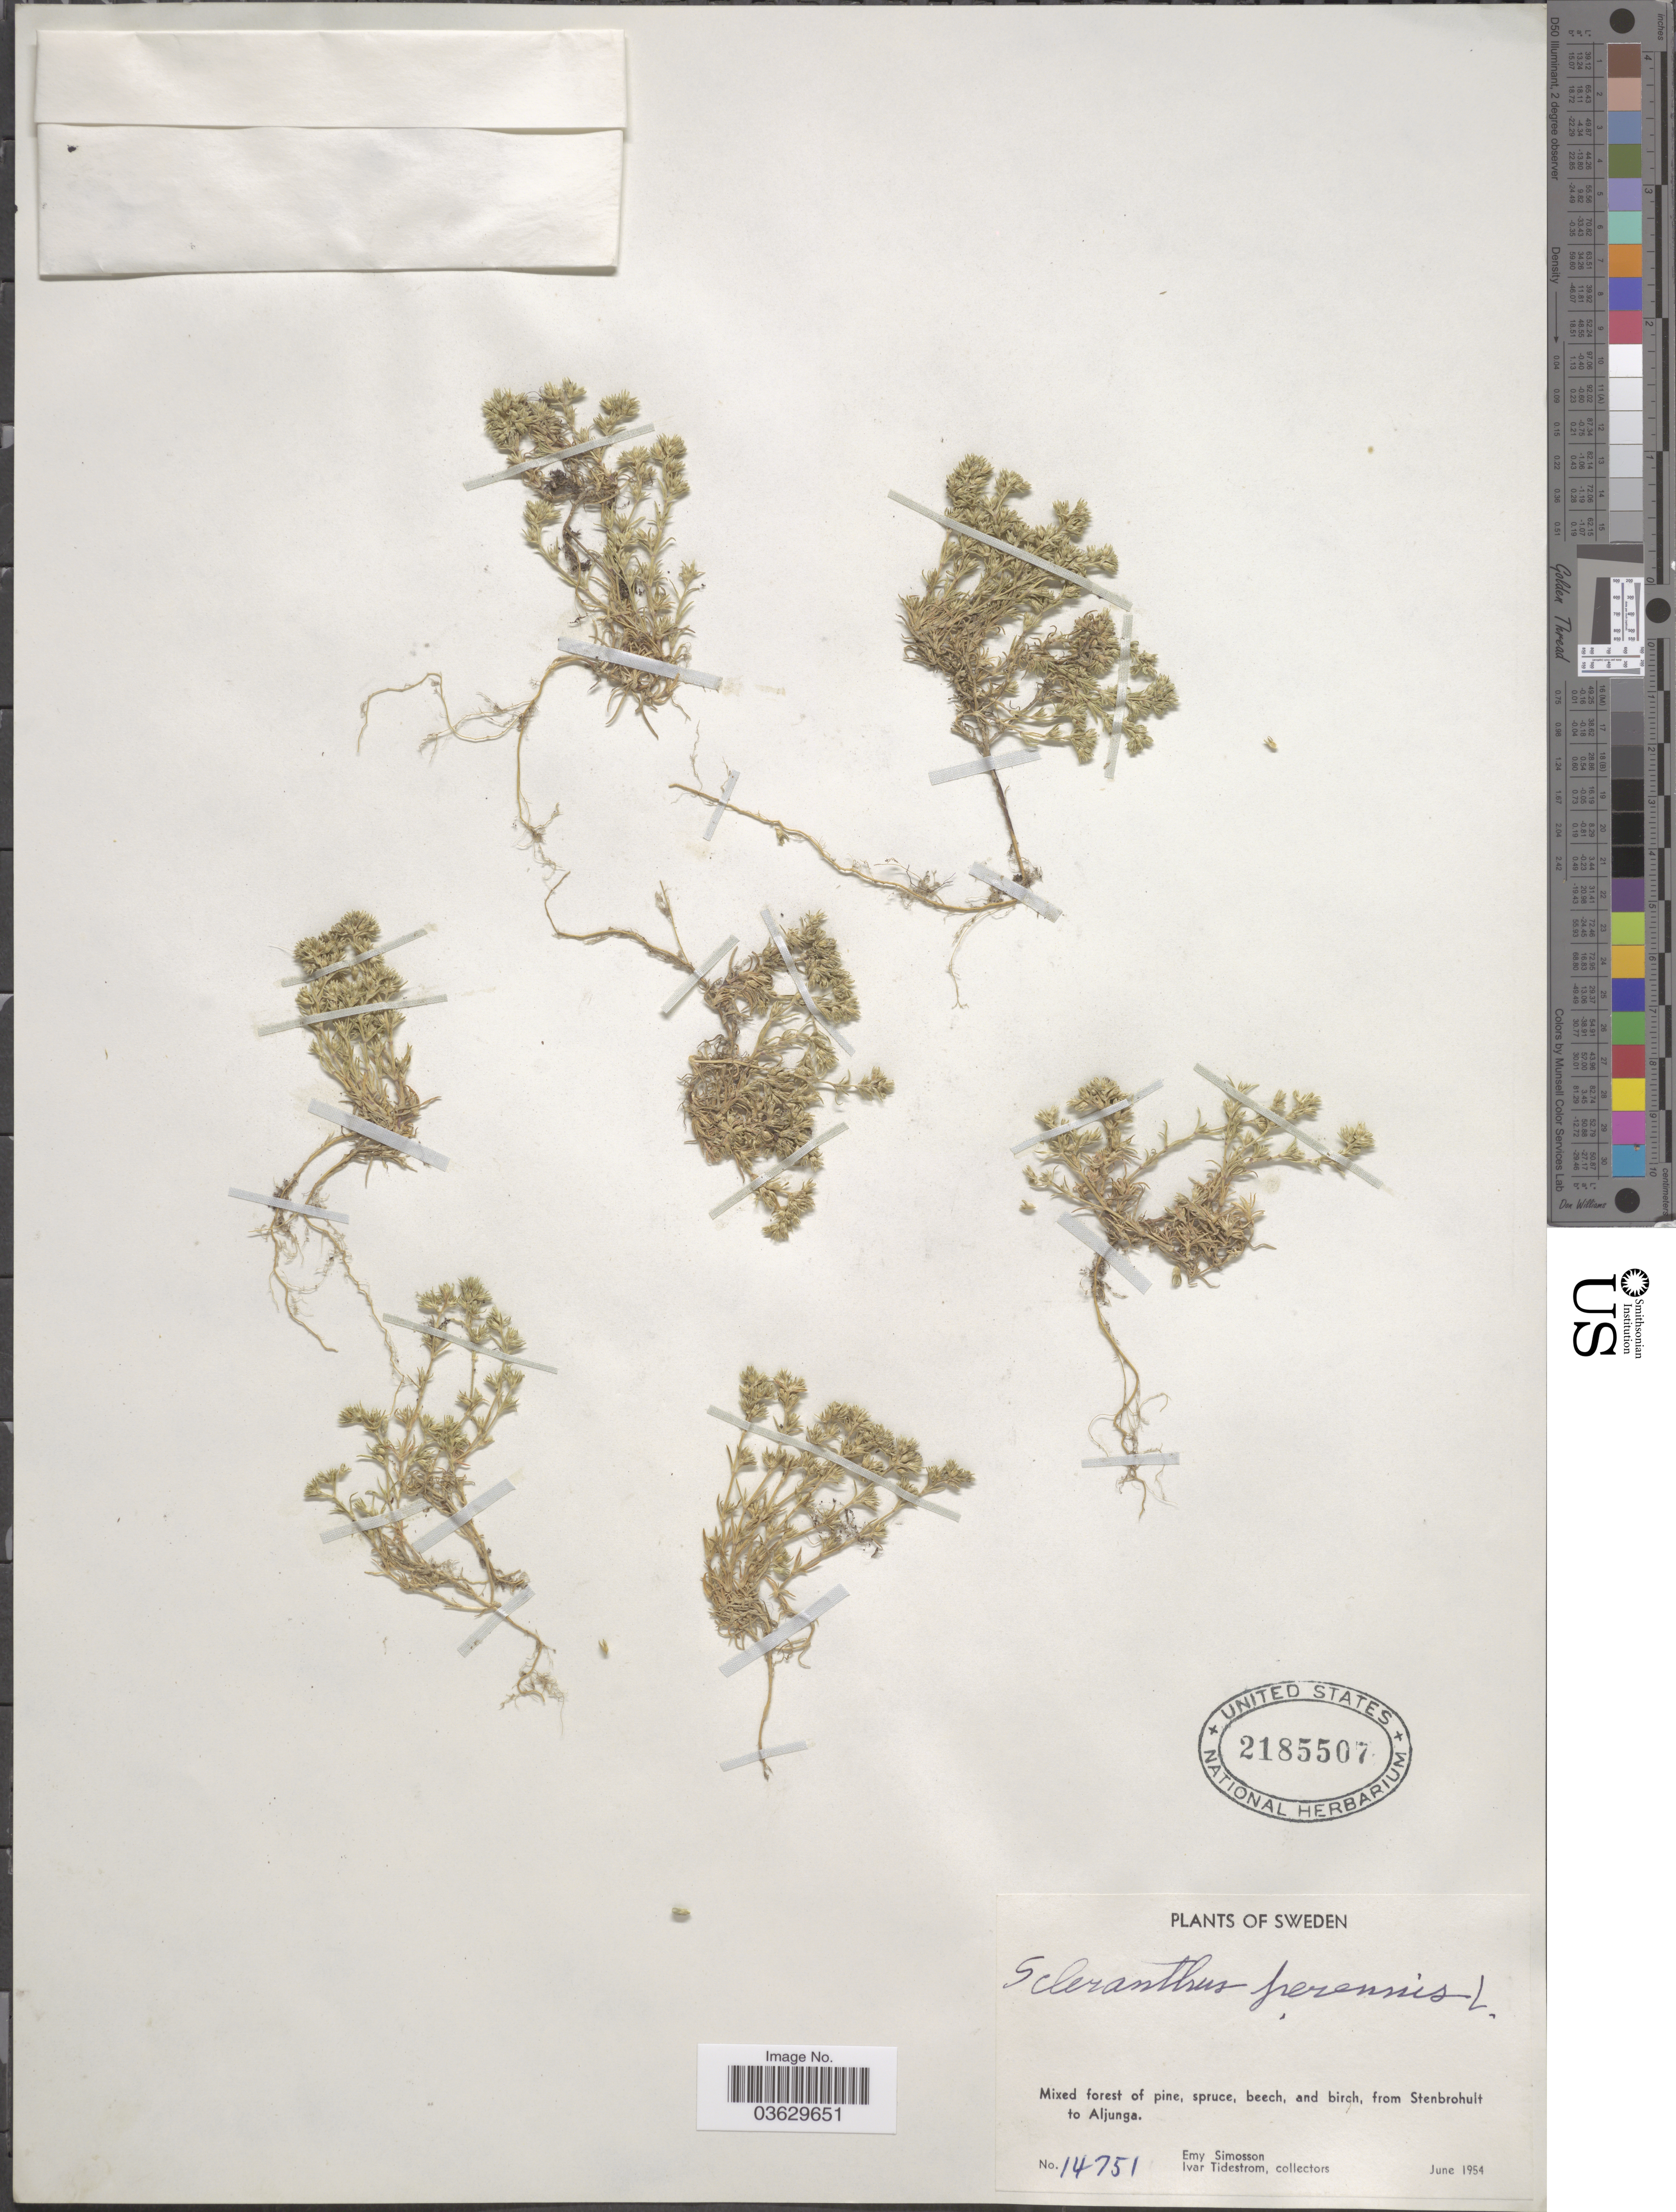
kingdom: Plantae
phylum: Tracheophyta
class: Magnoliopsida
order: Caryophyllales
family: Caryophyllaceae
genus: Scleranthus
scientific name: Scleranthus perennis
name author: L.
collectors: E. Simosson & I. F. Tidestrom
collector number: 14751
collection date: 1954-06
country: Sweden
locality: Mixed forest of pine, spruce, beech, and birch, from Stenbrohult to Aljunga.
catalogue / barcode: US 2185507